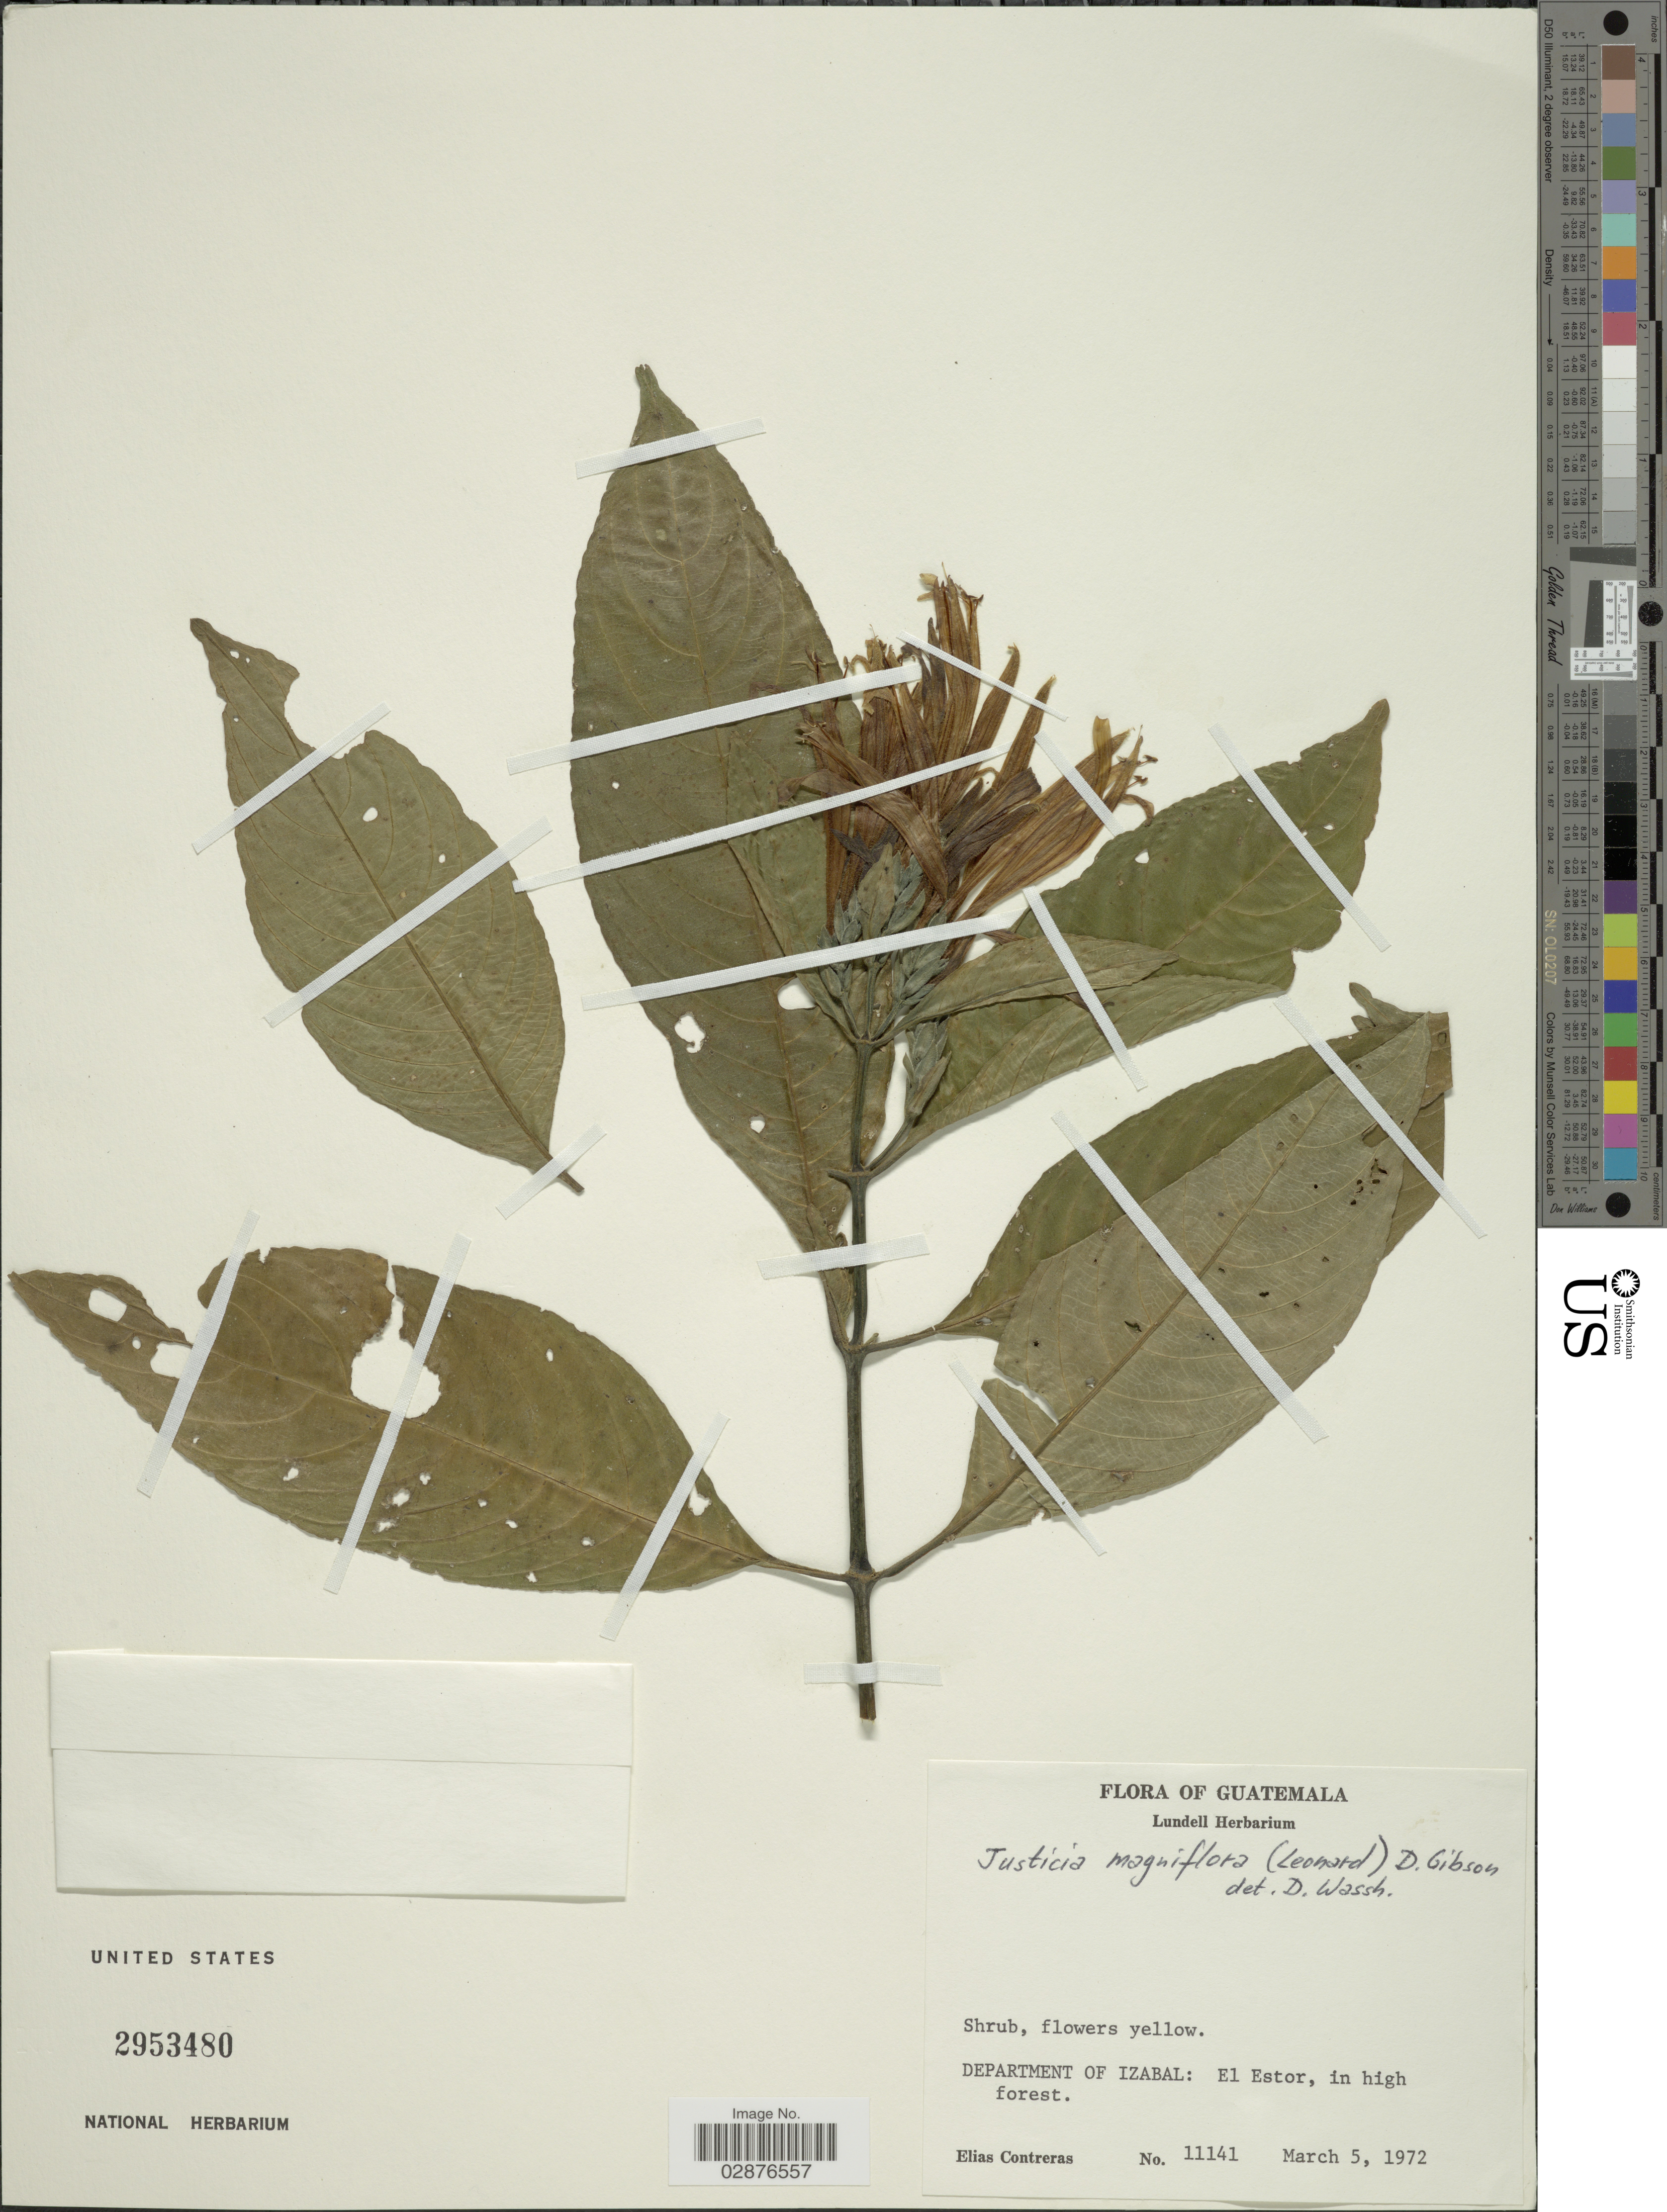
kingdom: Plantae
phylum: Tracheophyta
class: Magnoliopsida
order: Lamiales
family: Acanthaceae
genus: Justicia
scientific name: Justicia magniflora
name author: (S.F. Blake) D.N. Gibson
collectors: E. Contreras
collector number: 11141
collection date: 1972-03-05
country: Guatemala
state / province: Izabal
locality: Department of Izabal: El Estor.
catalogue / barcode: US 2953480